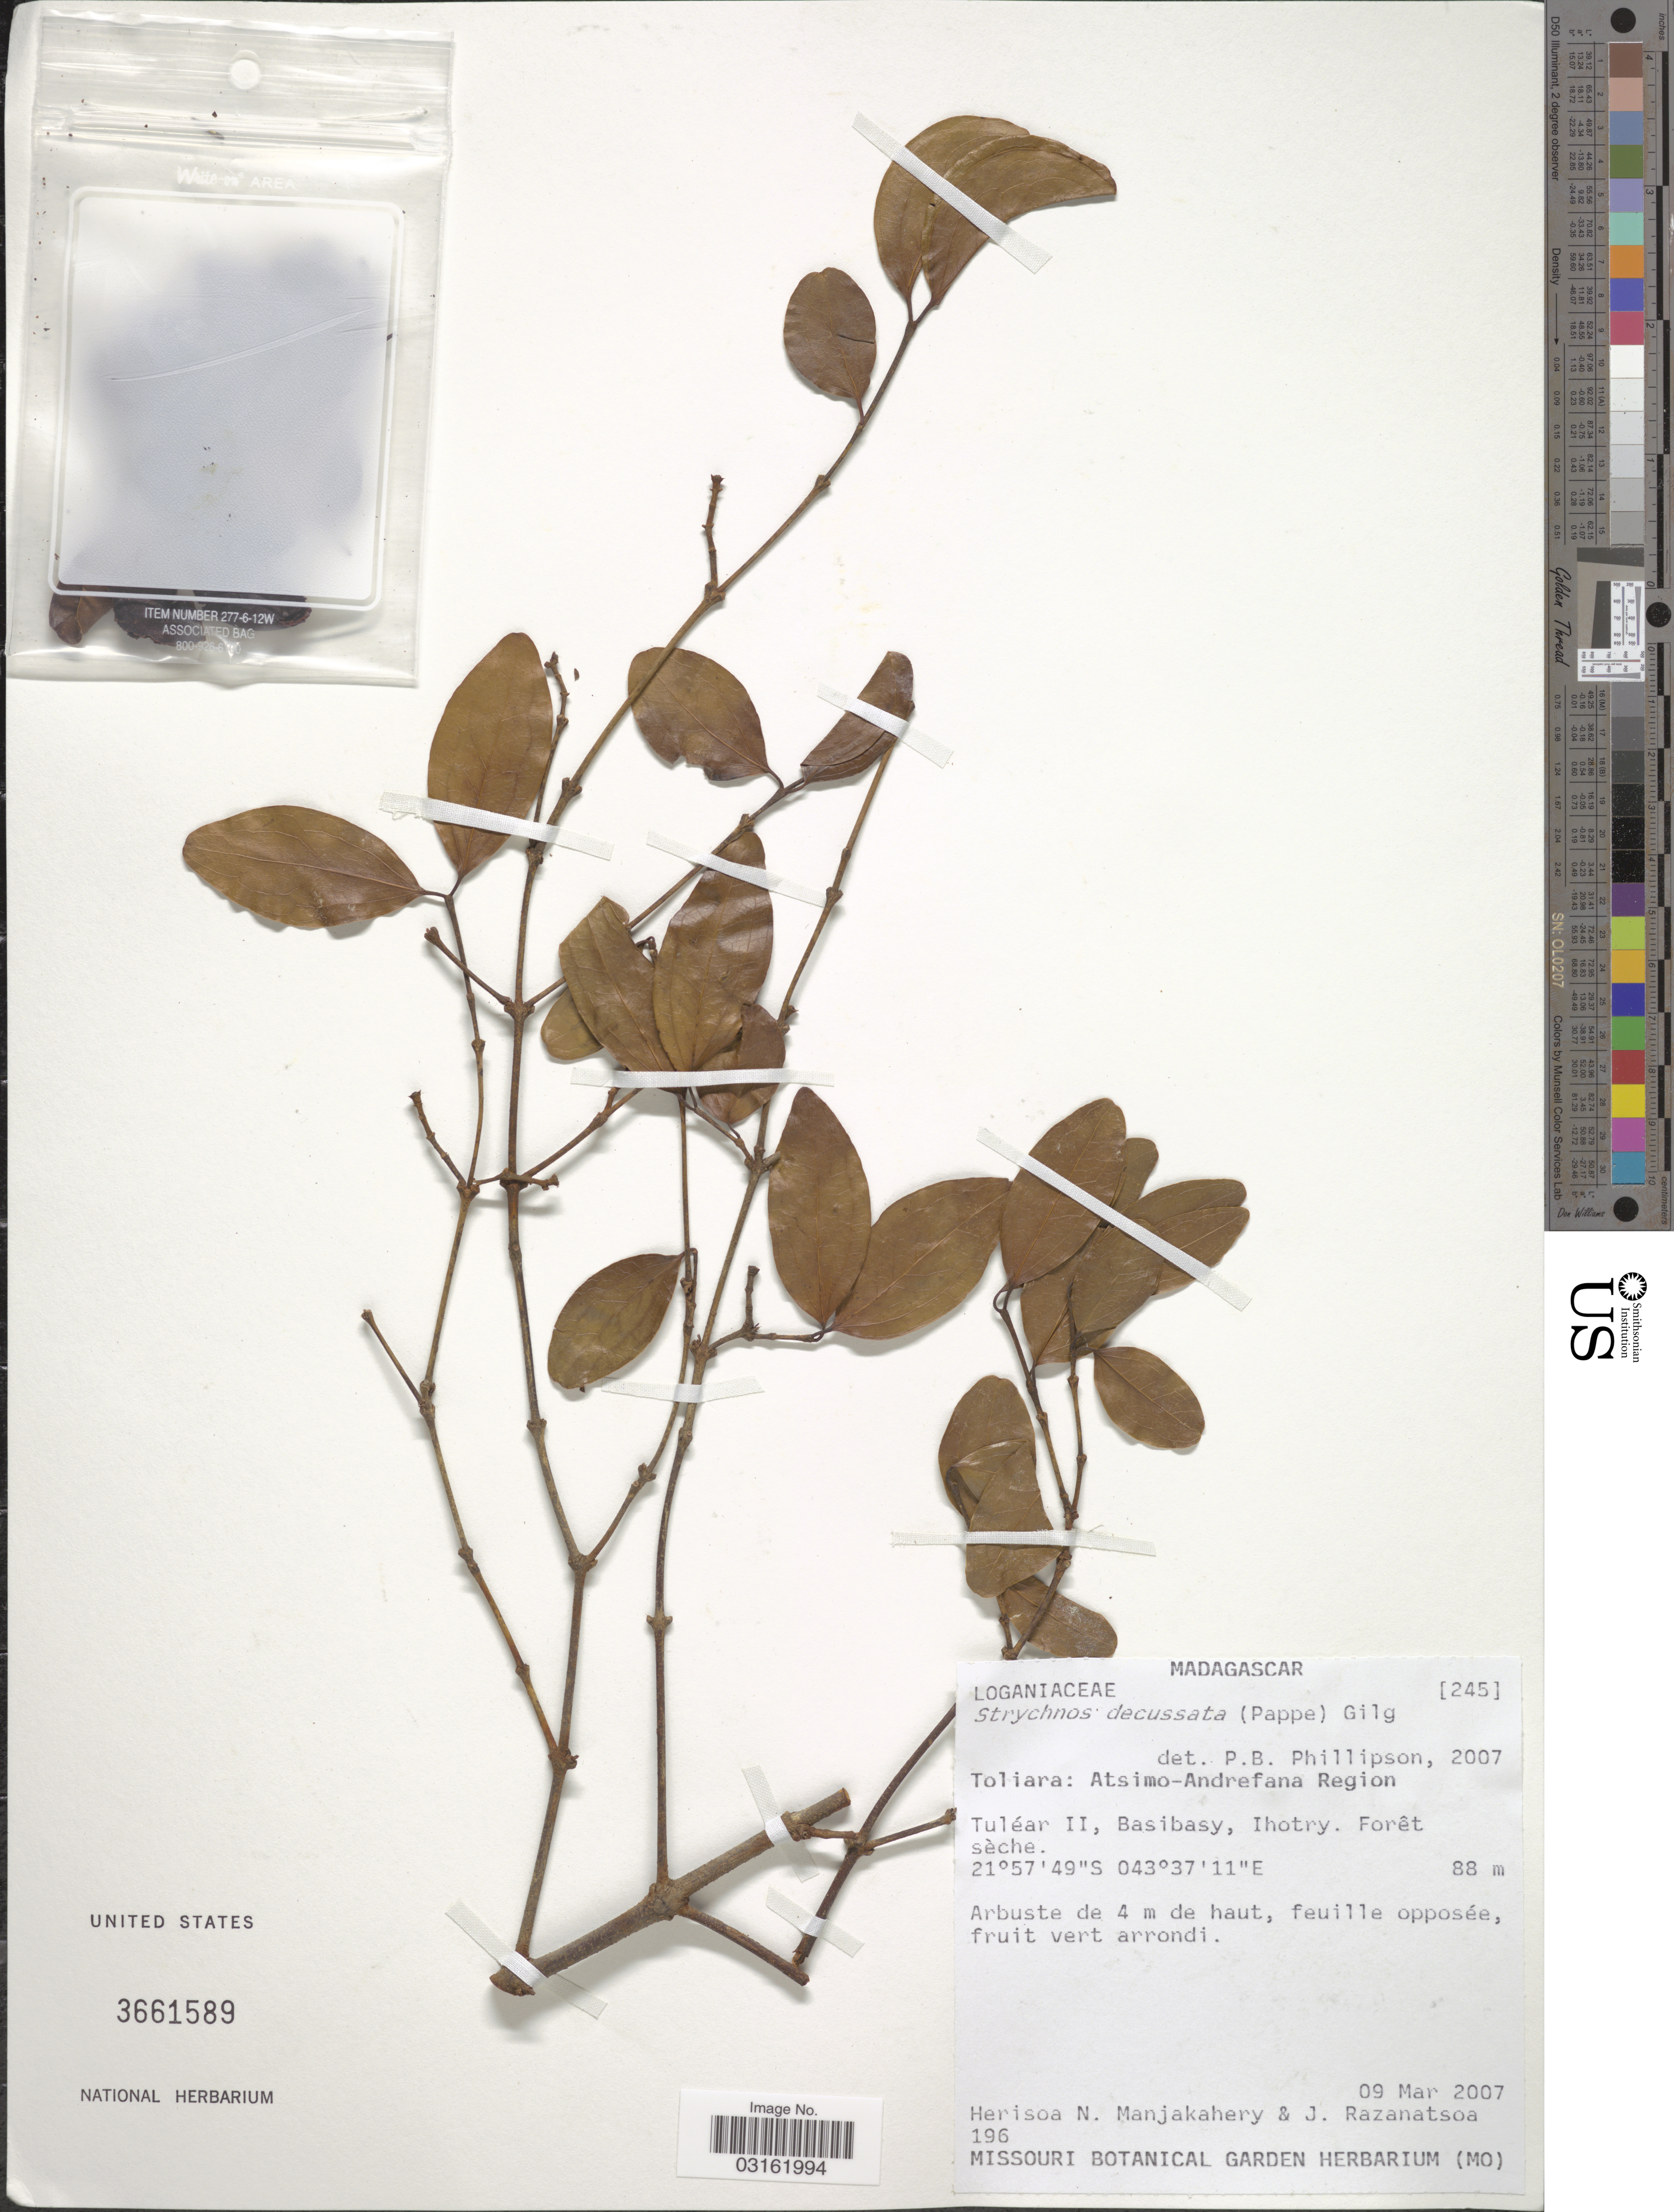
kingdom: Plantae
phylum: Tracheophyta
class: Magnoliopsida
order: Gentianales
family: Loganiaceae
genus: Strychnos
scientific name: Strychnos decussata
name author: (Pappe) Gilg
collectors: H. N. Manjakahery & J. Razanatsoa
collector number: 196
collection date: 2007-03-09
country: Madagascar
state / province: Atsimo-Andrefana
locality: Atsimo-Andrefana Region. Tuléar II, Basibasy, Ihotry. Forêt séche.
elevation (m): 88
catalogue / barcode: US 3661589